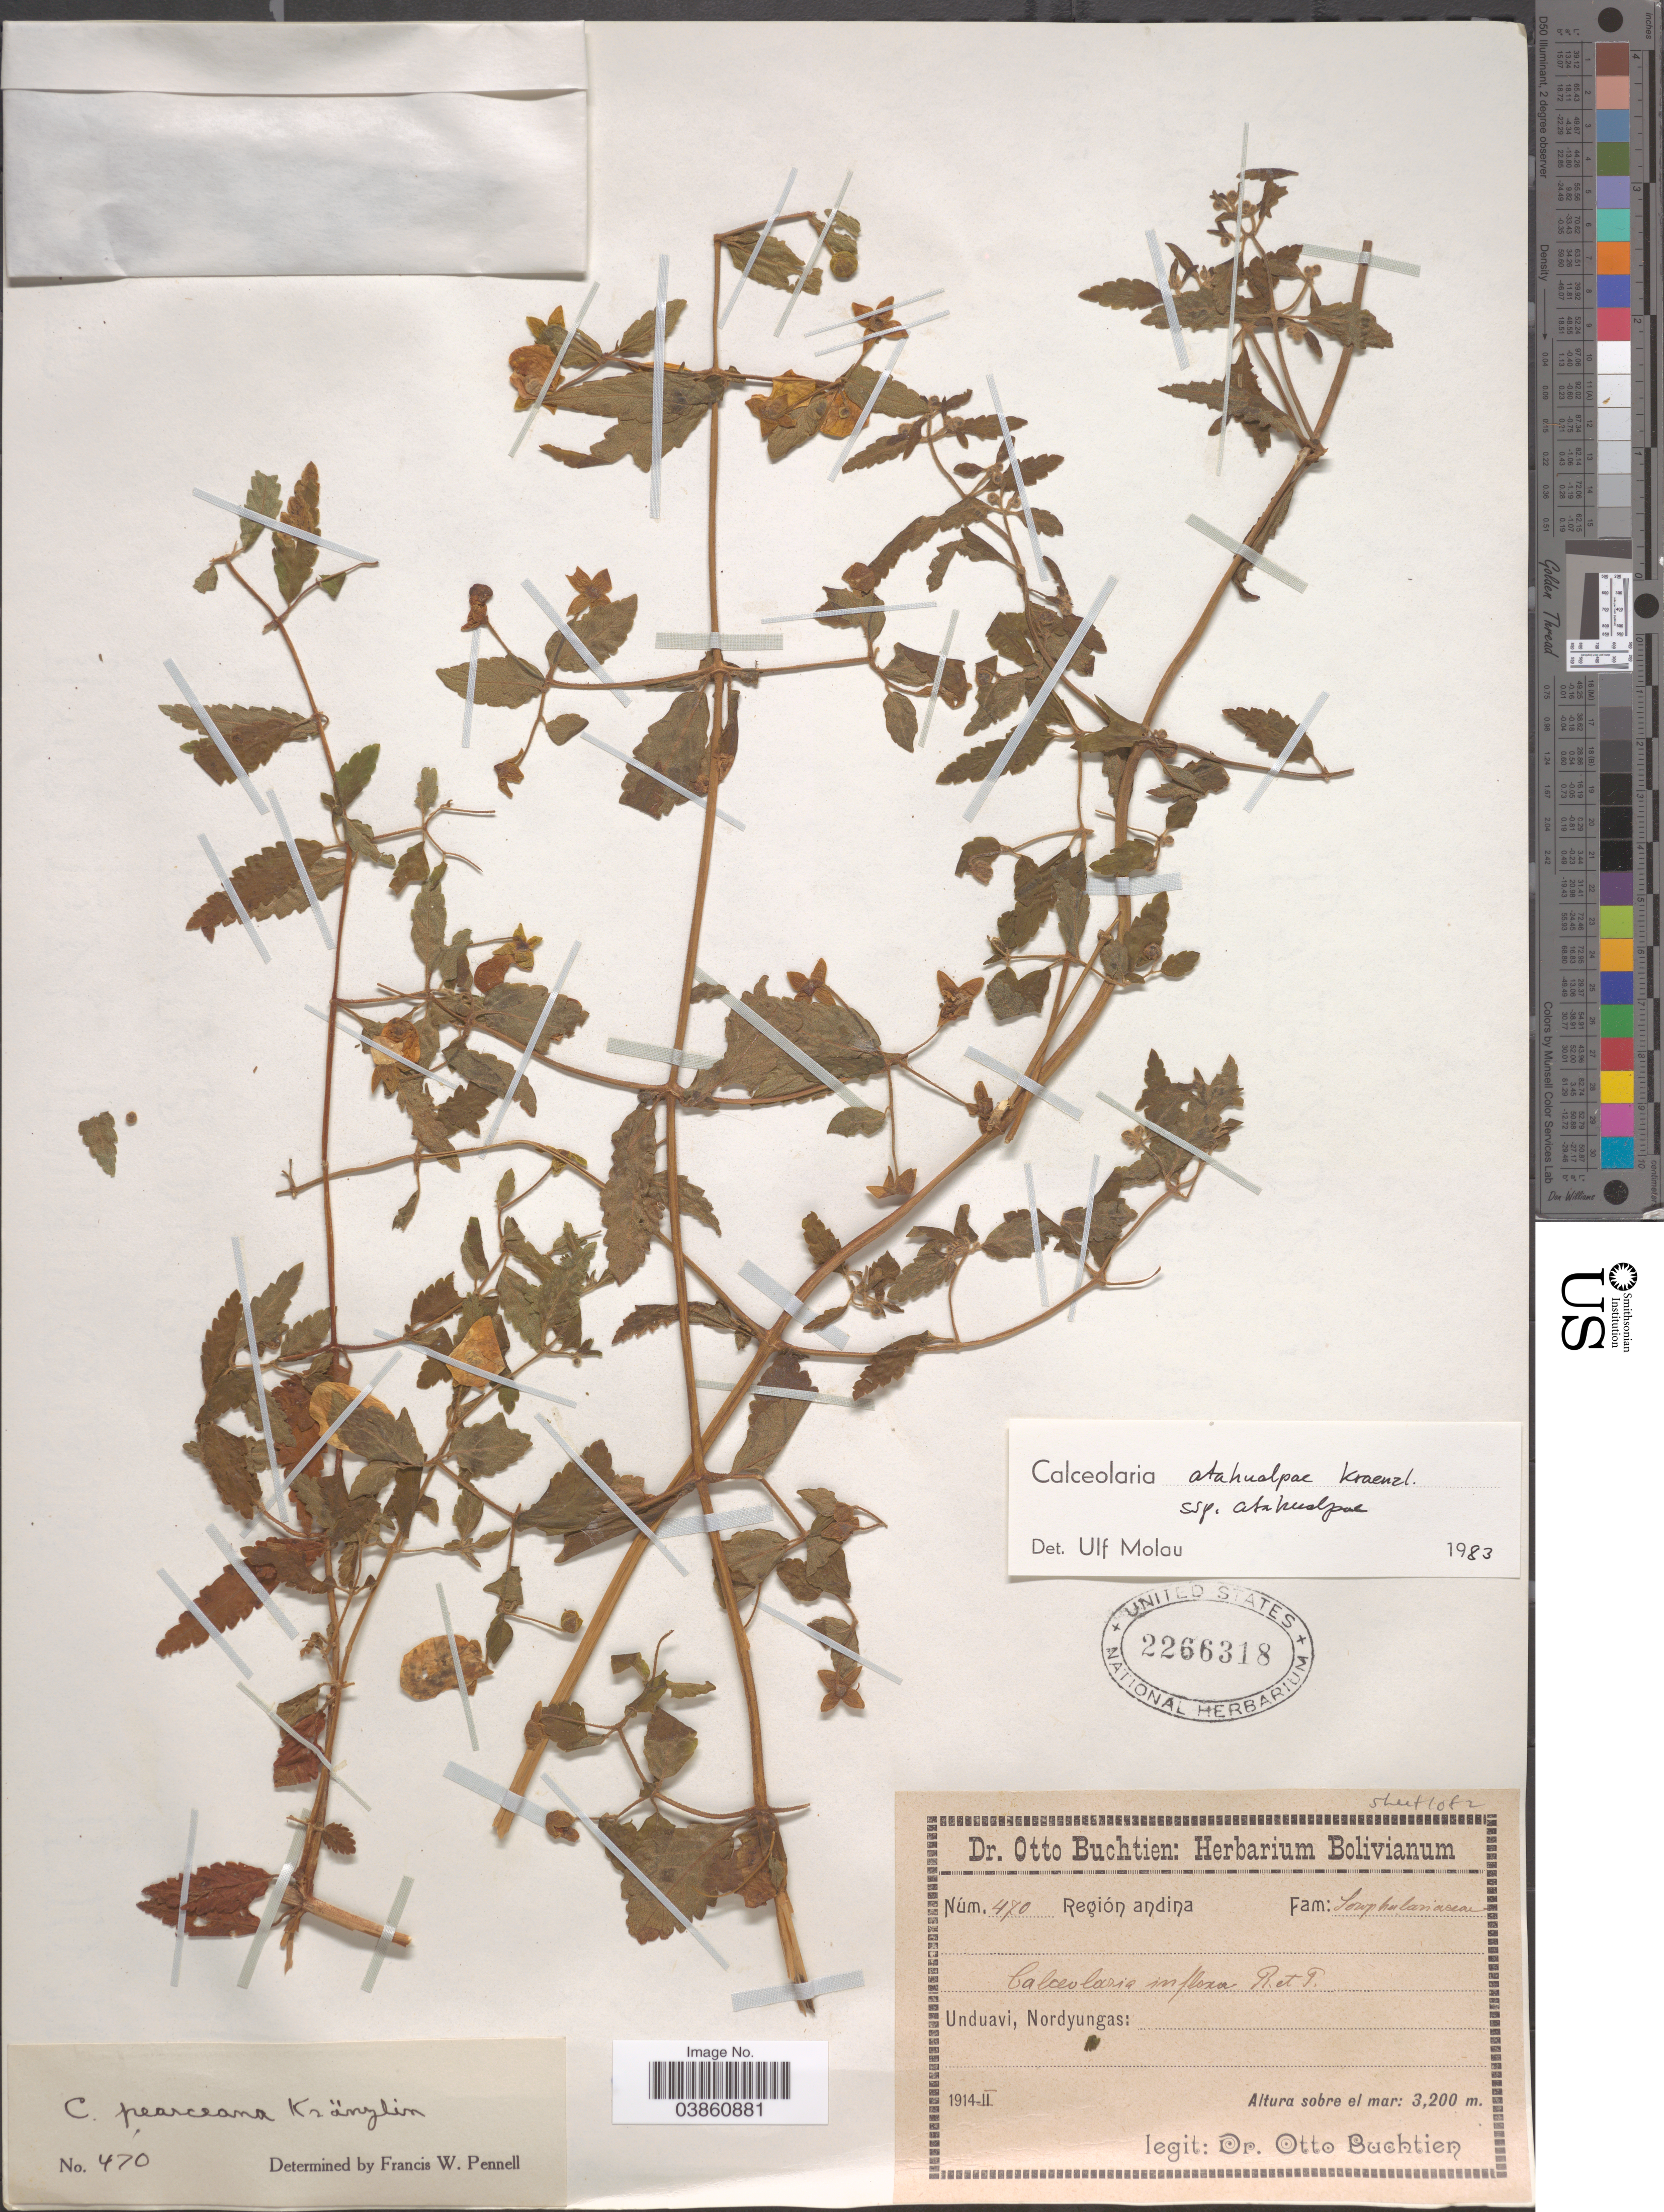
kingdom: Plantae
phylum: Tracheophyta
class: Magnoliopsida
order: Lamiales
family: Calceolariaceae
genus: Calceolaria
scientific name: Calceolaria atahualpae subsp. atahualpae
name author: Kraenzl.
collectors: O. Buchtien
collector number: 470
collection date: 1914-02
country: Bolivia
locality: Región andina. Unduavi, Nordyungas.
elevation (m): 3200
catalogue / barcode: US 2266318